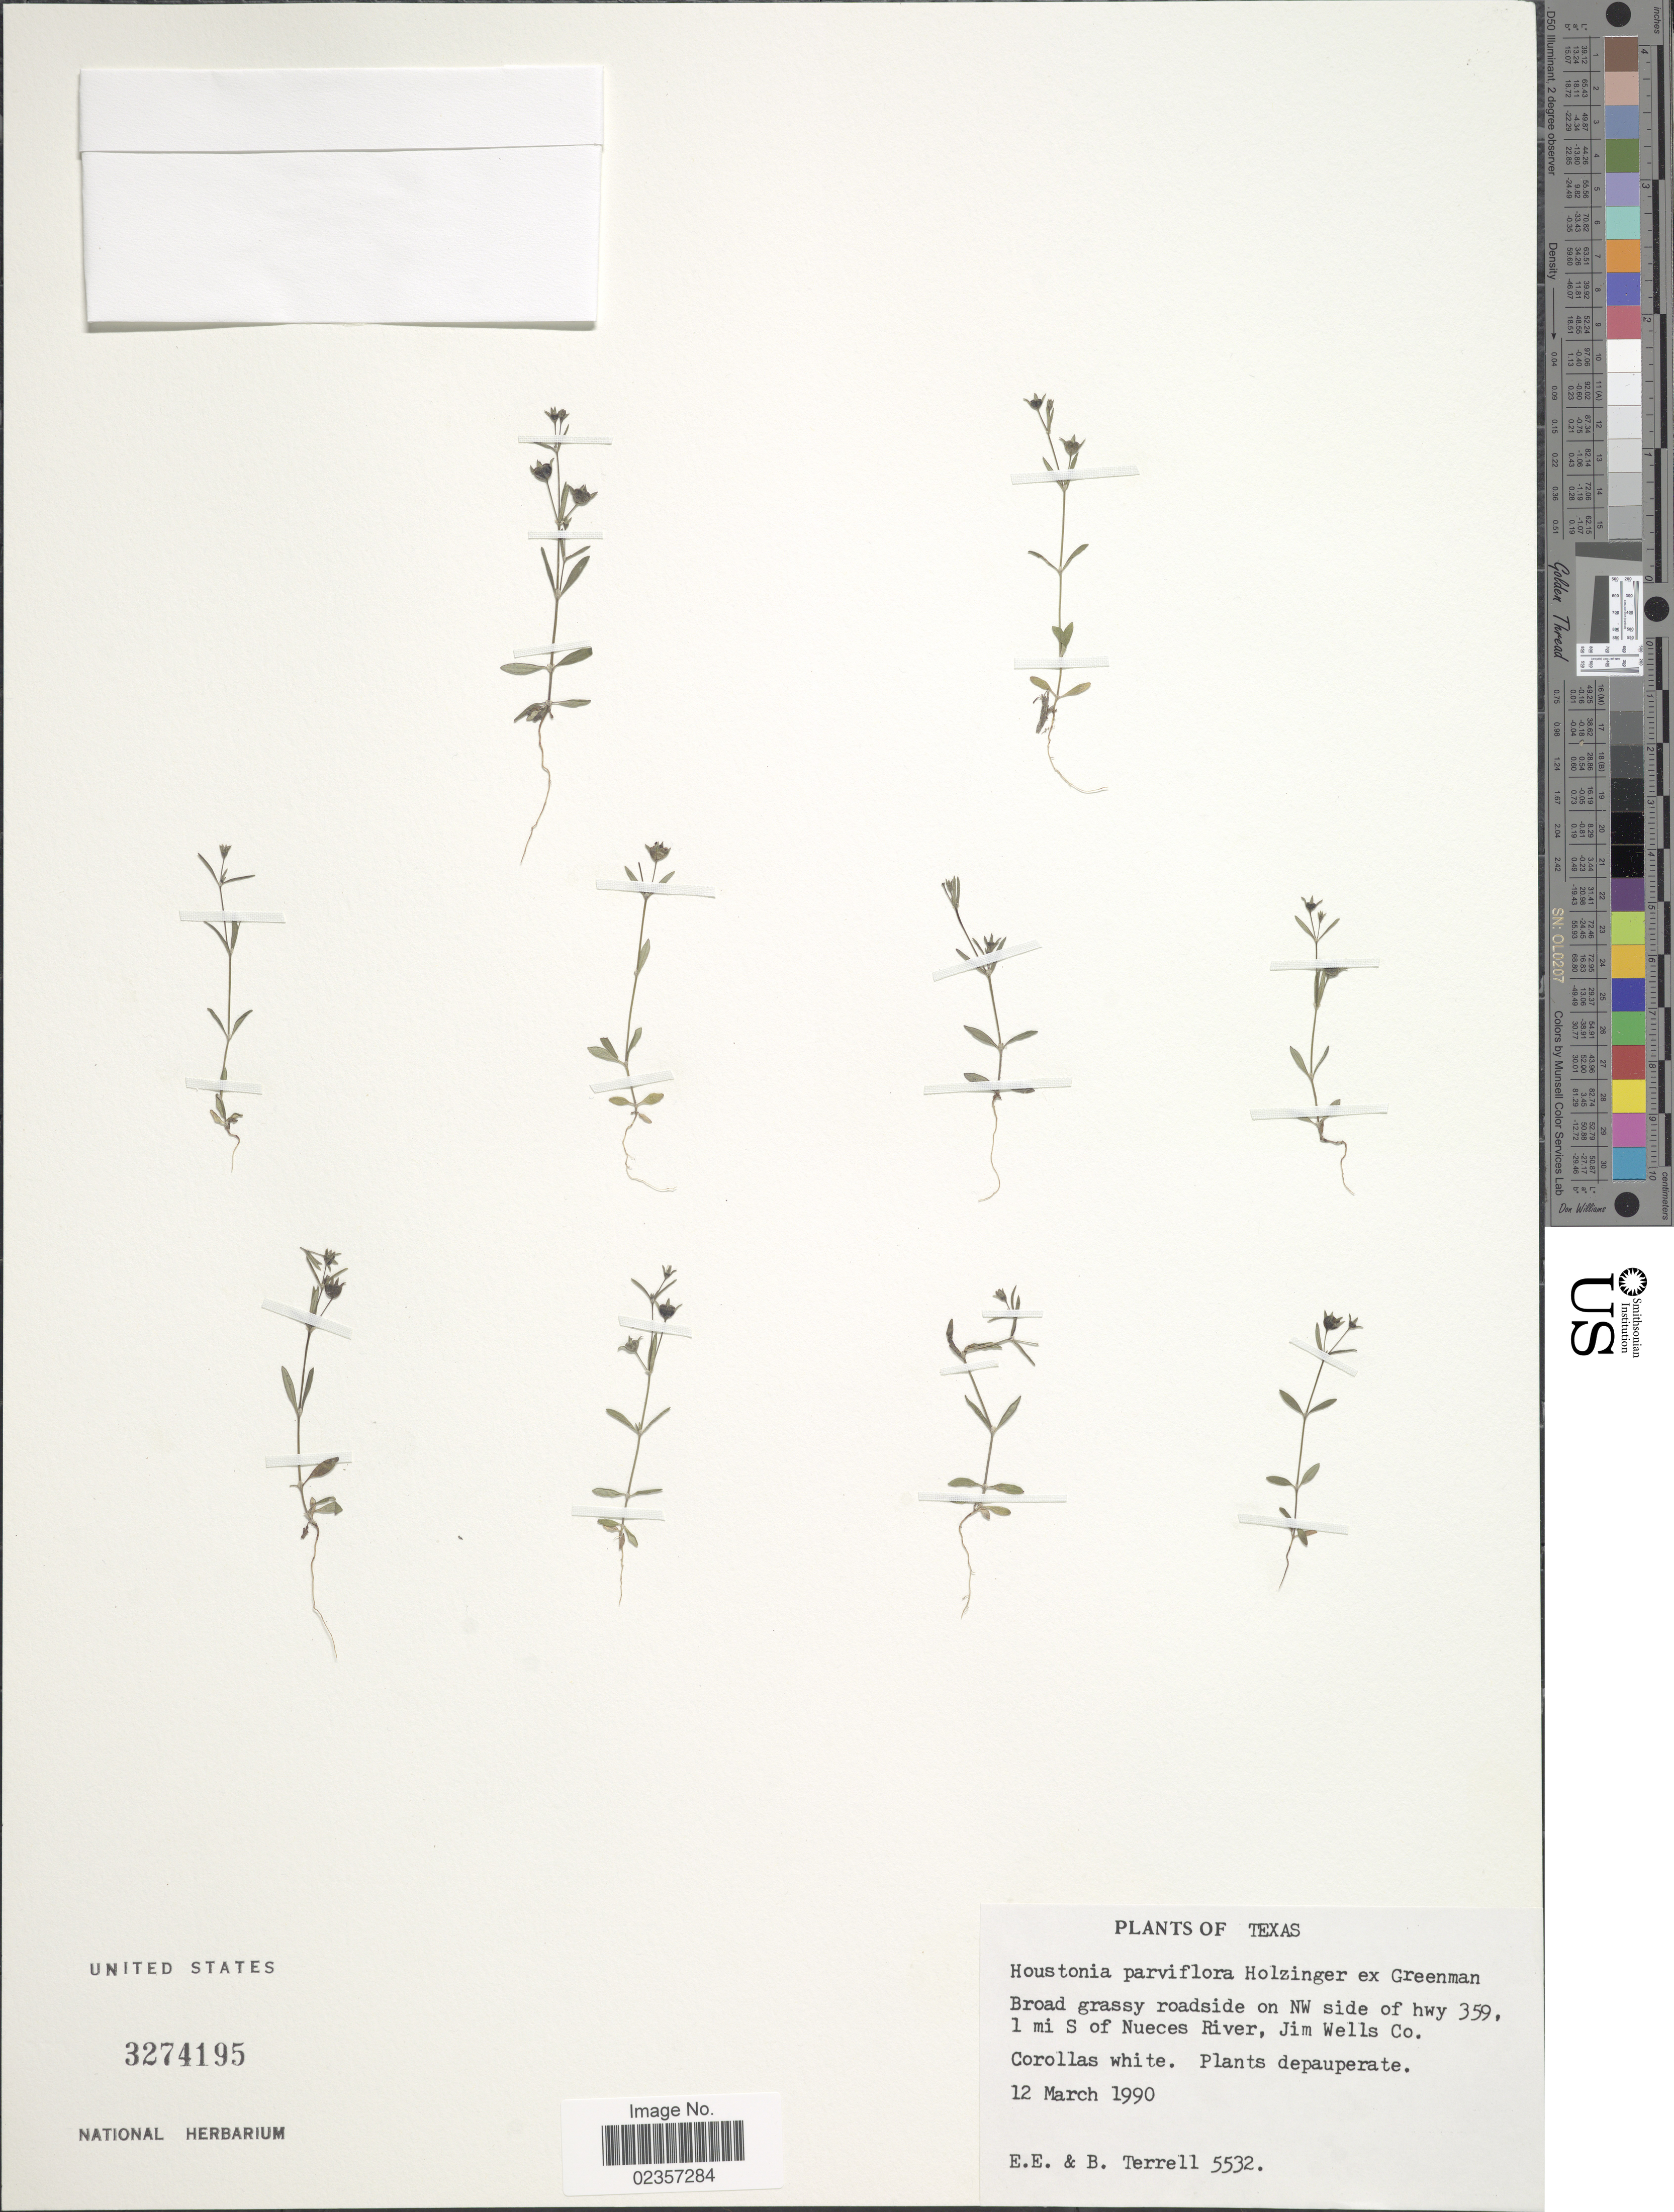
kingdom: Plantae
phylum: Tracheophyta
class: Magnoliopsida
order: Gentianales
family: Rubiaceae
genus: Houstonia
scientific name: Houstonia parviflora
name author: Holz. ex Greenm.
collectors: E. Terrel & B. Terrell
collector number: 5532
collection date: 1990-03-12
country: United States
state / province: Texas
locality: Broad grassy roadside on NW side of hwy 359, 1 mi S of Nueces River, Jim Wells Co.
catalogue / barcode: US 3274195